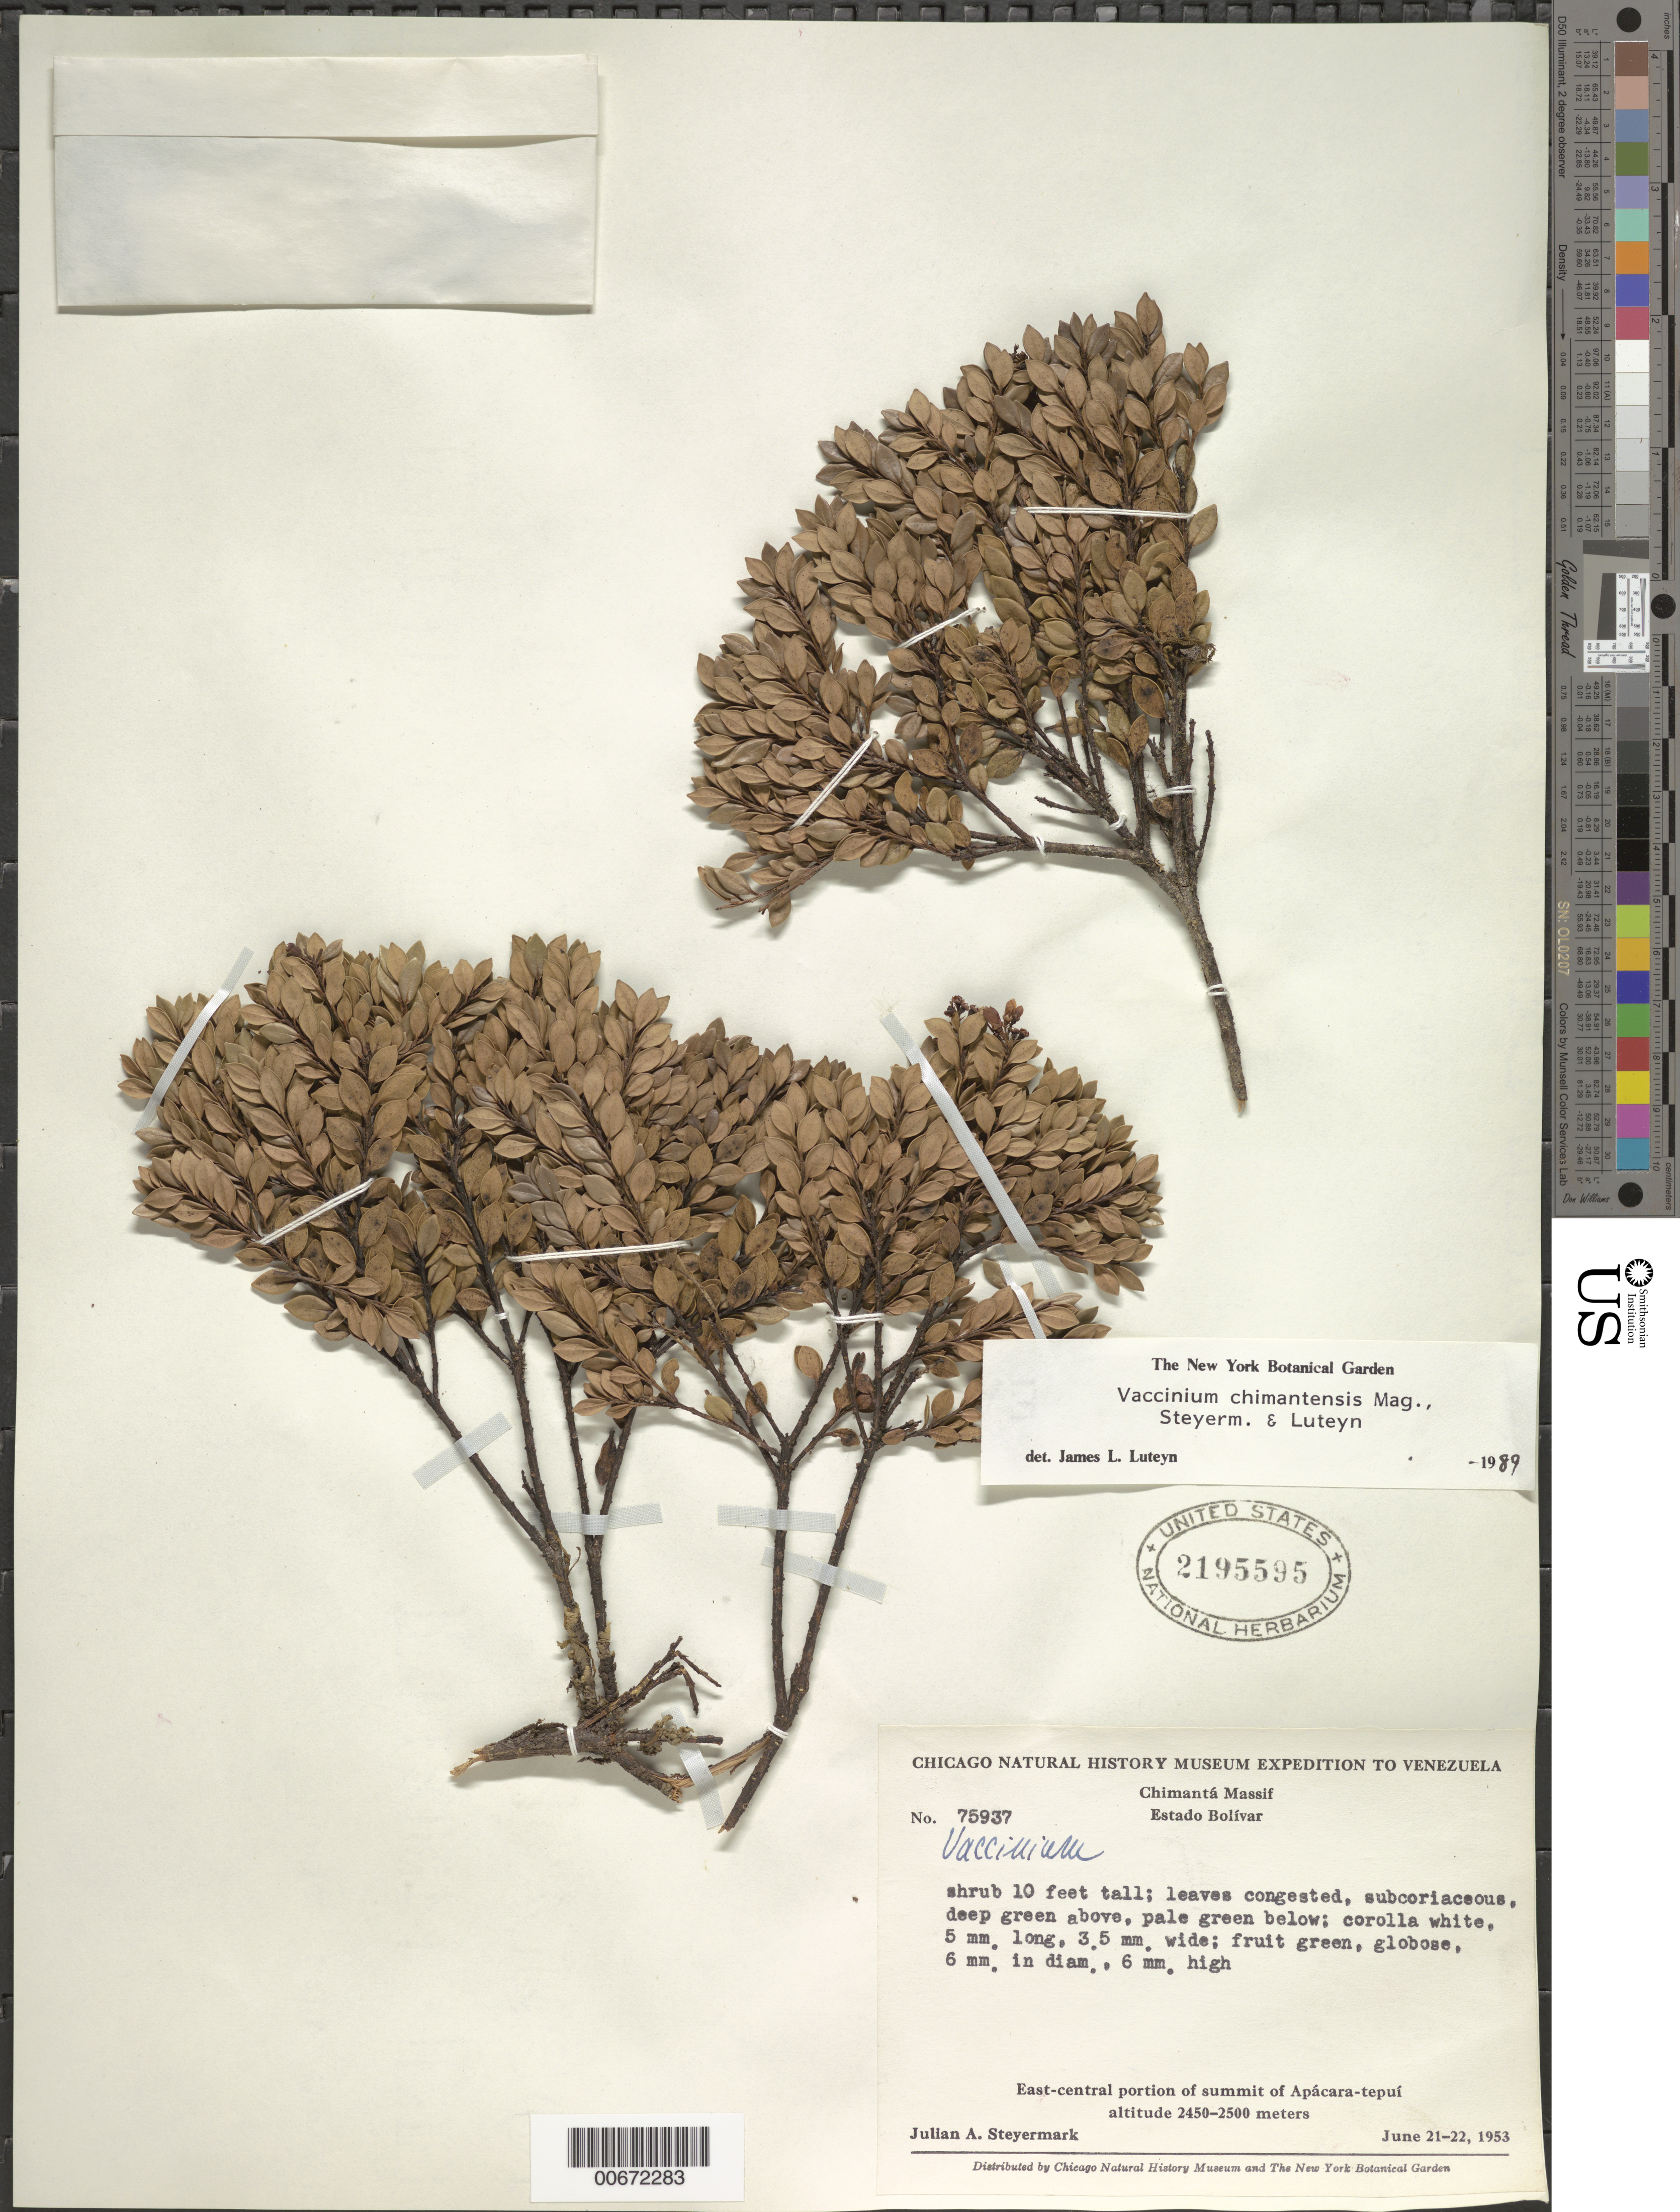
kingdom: Plantae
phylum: Tracheophyta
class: Magnoliopsida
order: Ericales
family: Ericaceae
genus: Vaccinium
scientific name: Vaccinium chimantense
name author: Maguire et al.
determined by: Luteyn, J. L.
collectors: J. Steyermark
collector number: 75937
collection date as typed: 21-Jun-53 to 22-Jun-53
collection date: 1953-06-21/1953-06-22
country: Venezuela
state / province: Bolívar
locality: Chimantá Massif, Apácara-tepuí, east-central part of summit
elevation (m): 2450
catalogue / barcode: US 2195595